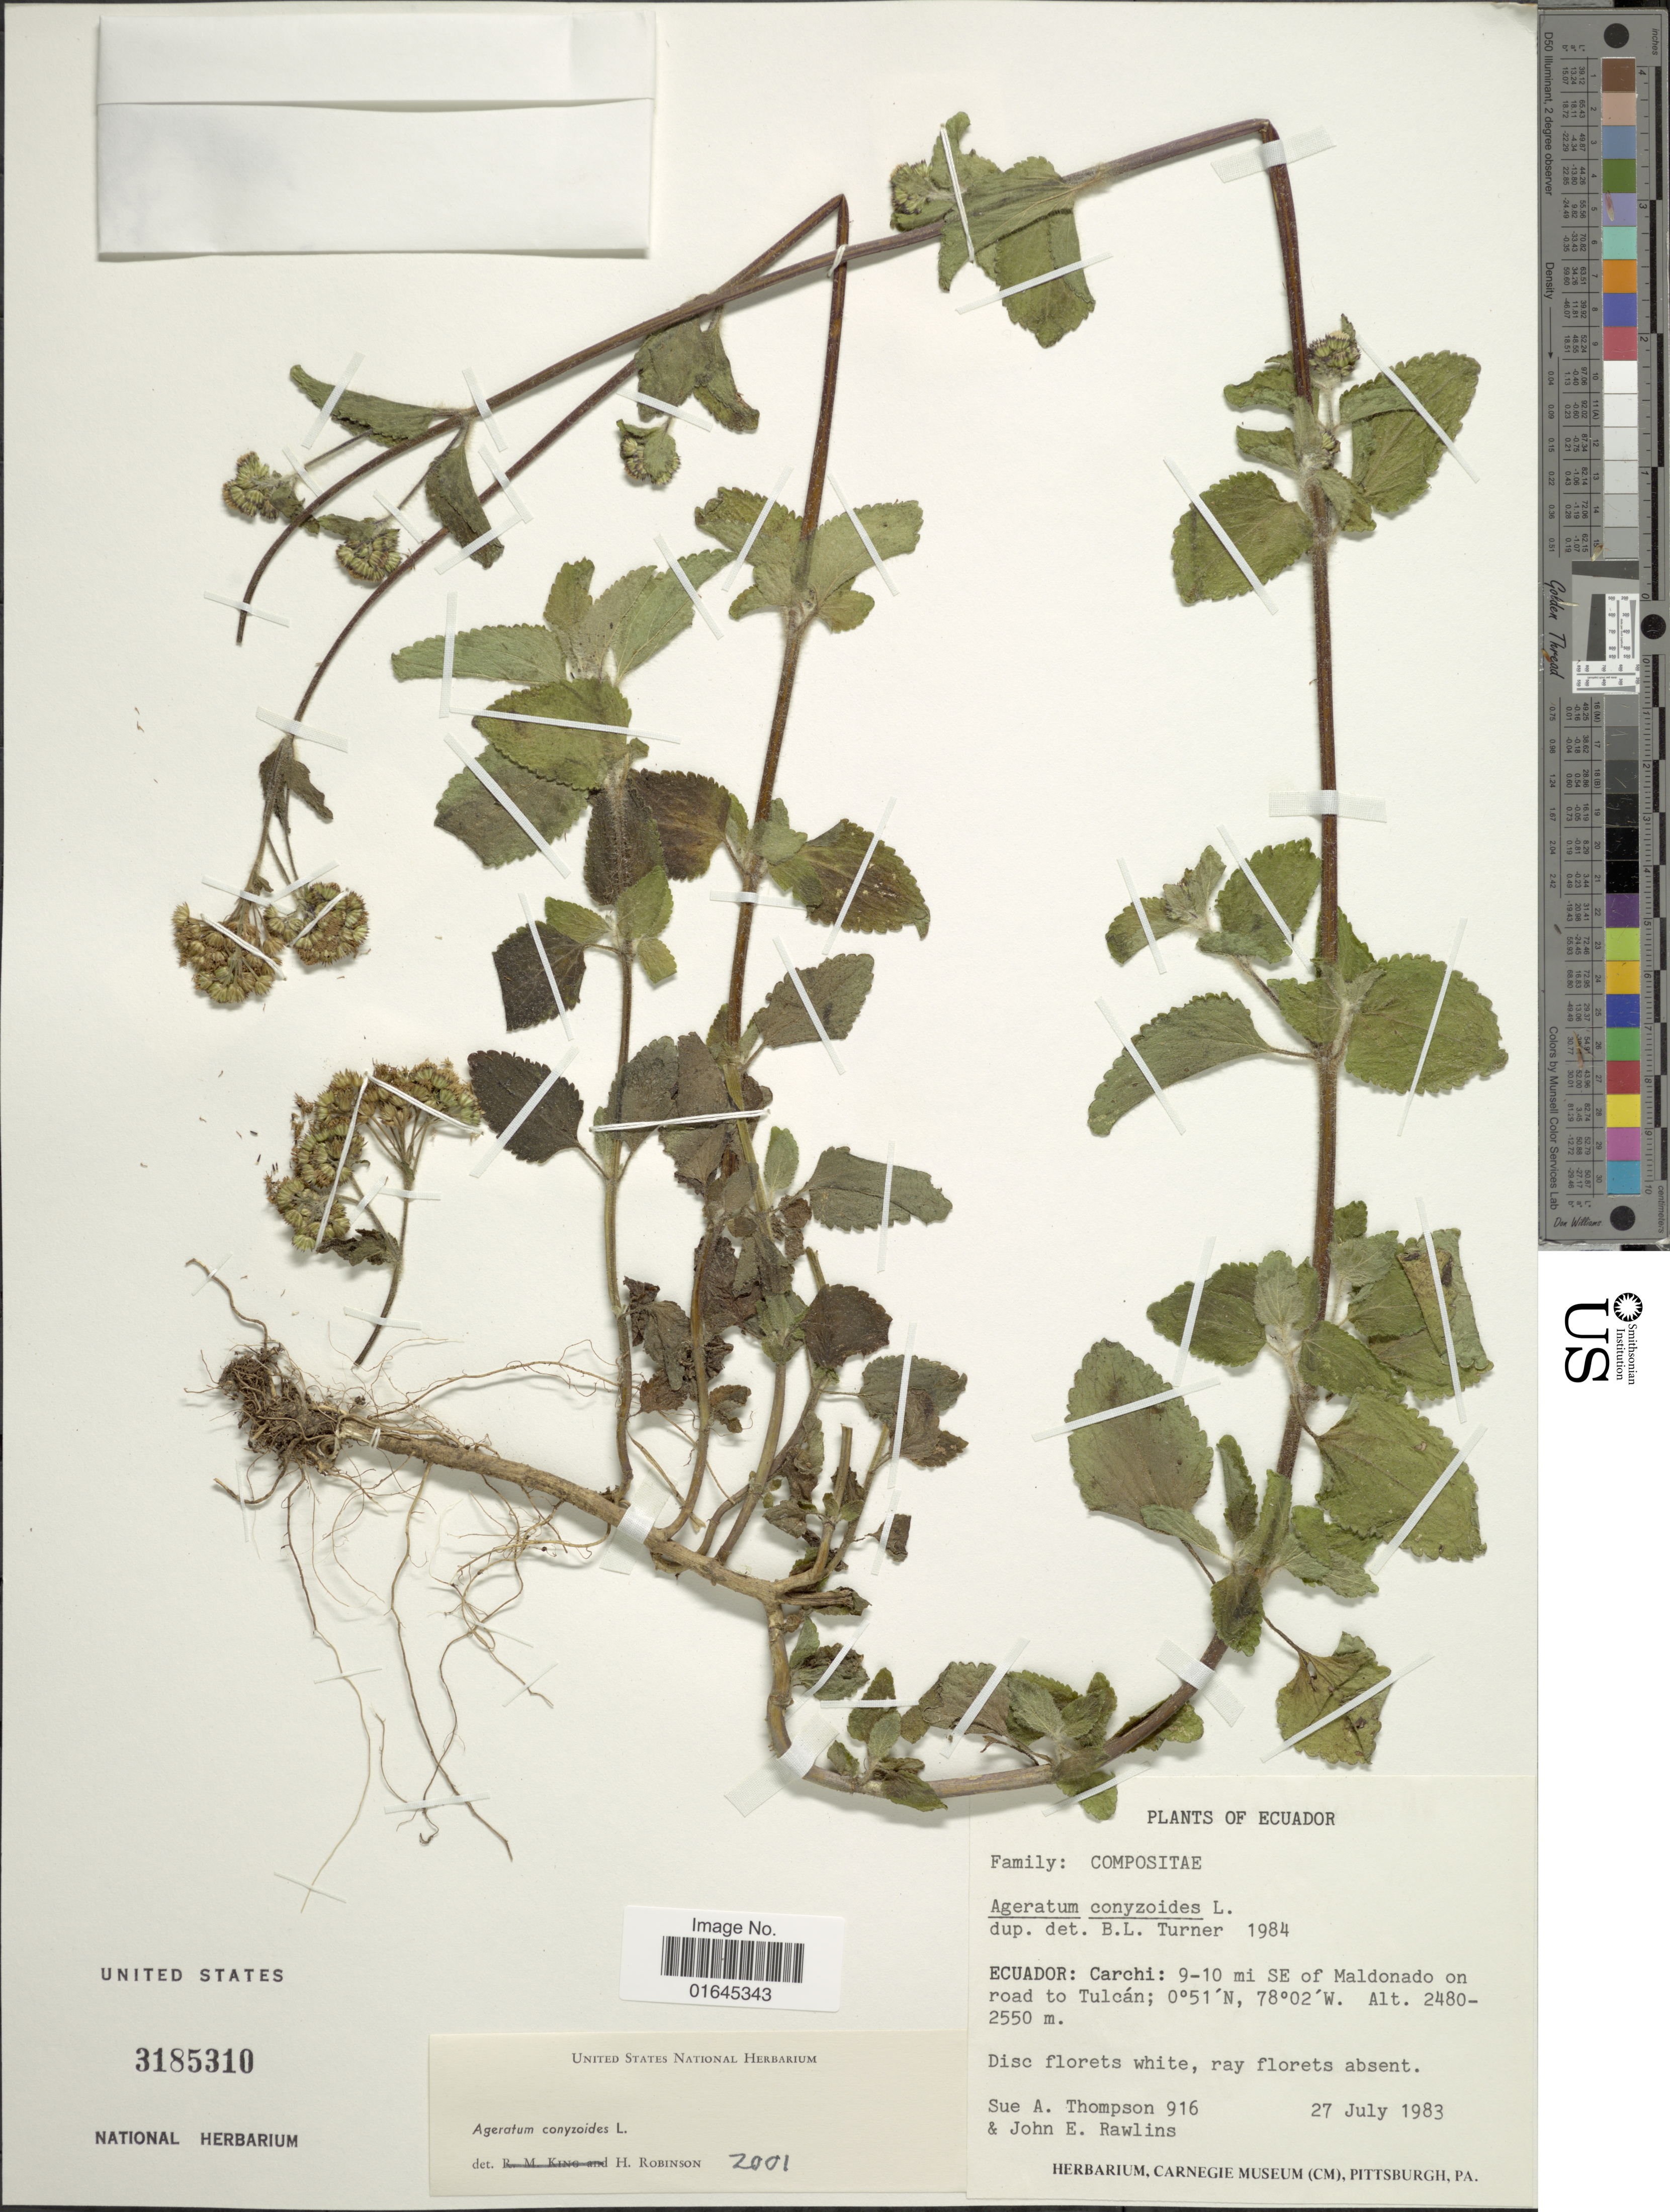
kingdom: Plantae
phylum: Tracheophyta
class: Magnoliopsida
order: Asterales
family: Asteraceae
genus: Ageratum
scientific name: Ageratum conyzoides subsp. conyzoides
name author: L.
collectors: S. A. Thompson & J. Rawlins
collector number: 916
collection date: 1983-07-27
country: Ecuador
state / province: Carchi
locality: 9-10 mi SE of Maldonado on road to Tulcán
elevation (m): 2480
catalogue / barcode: US 3185310